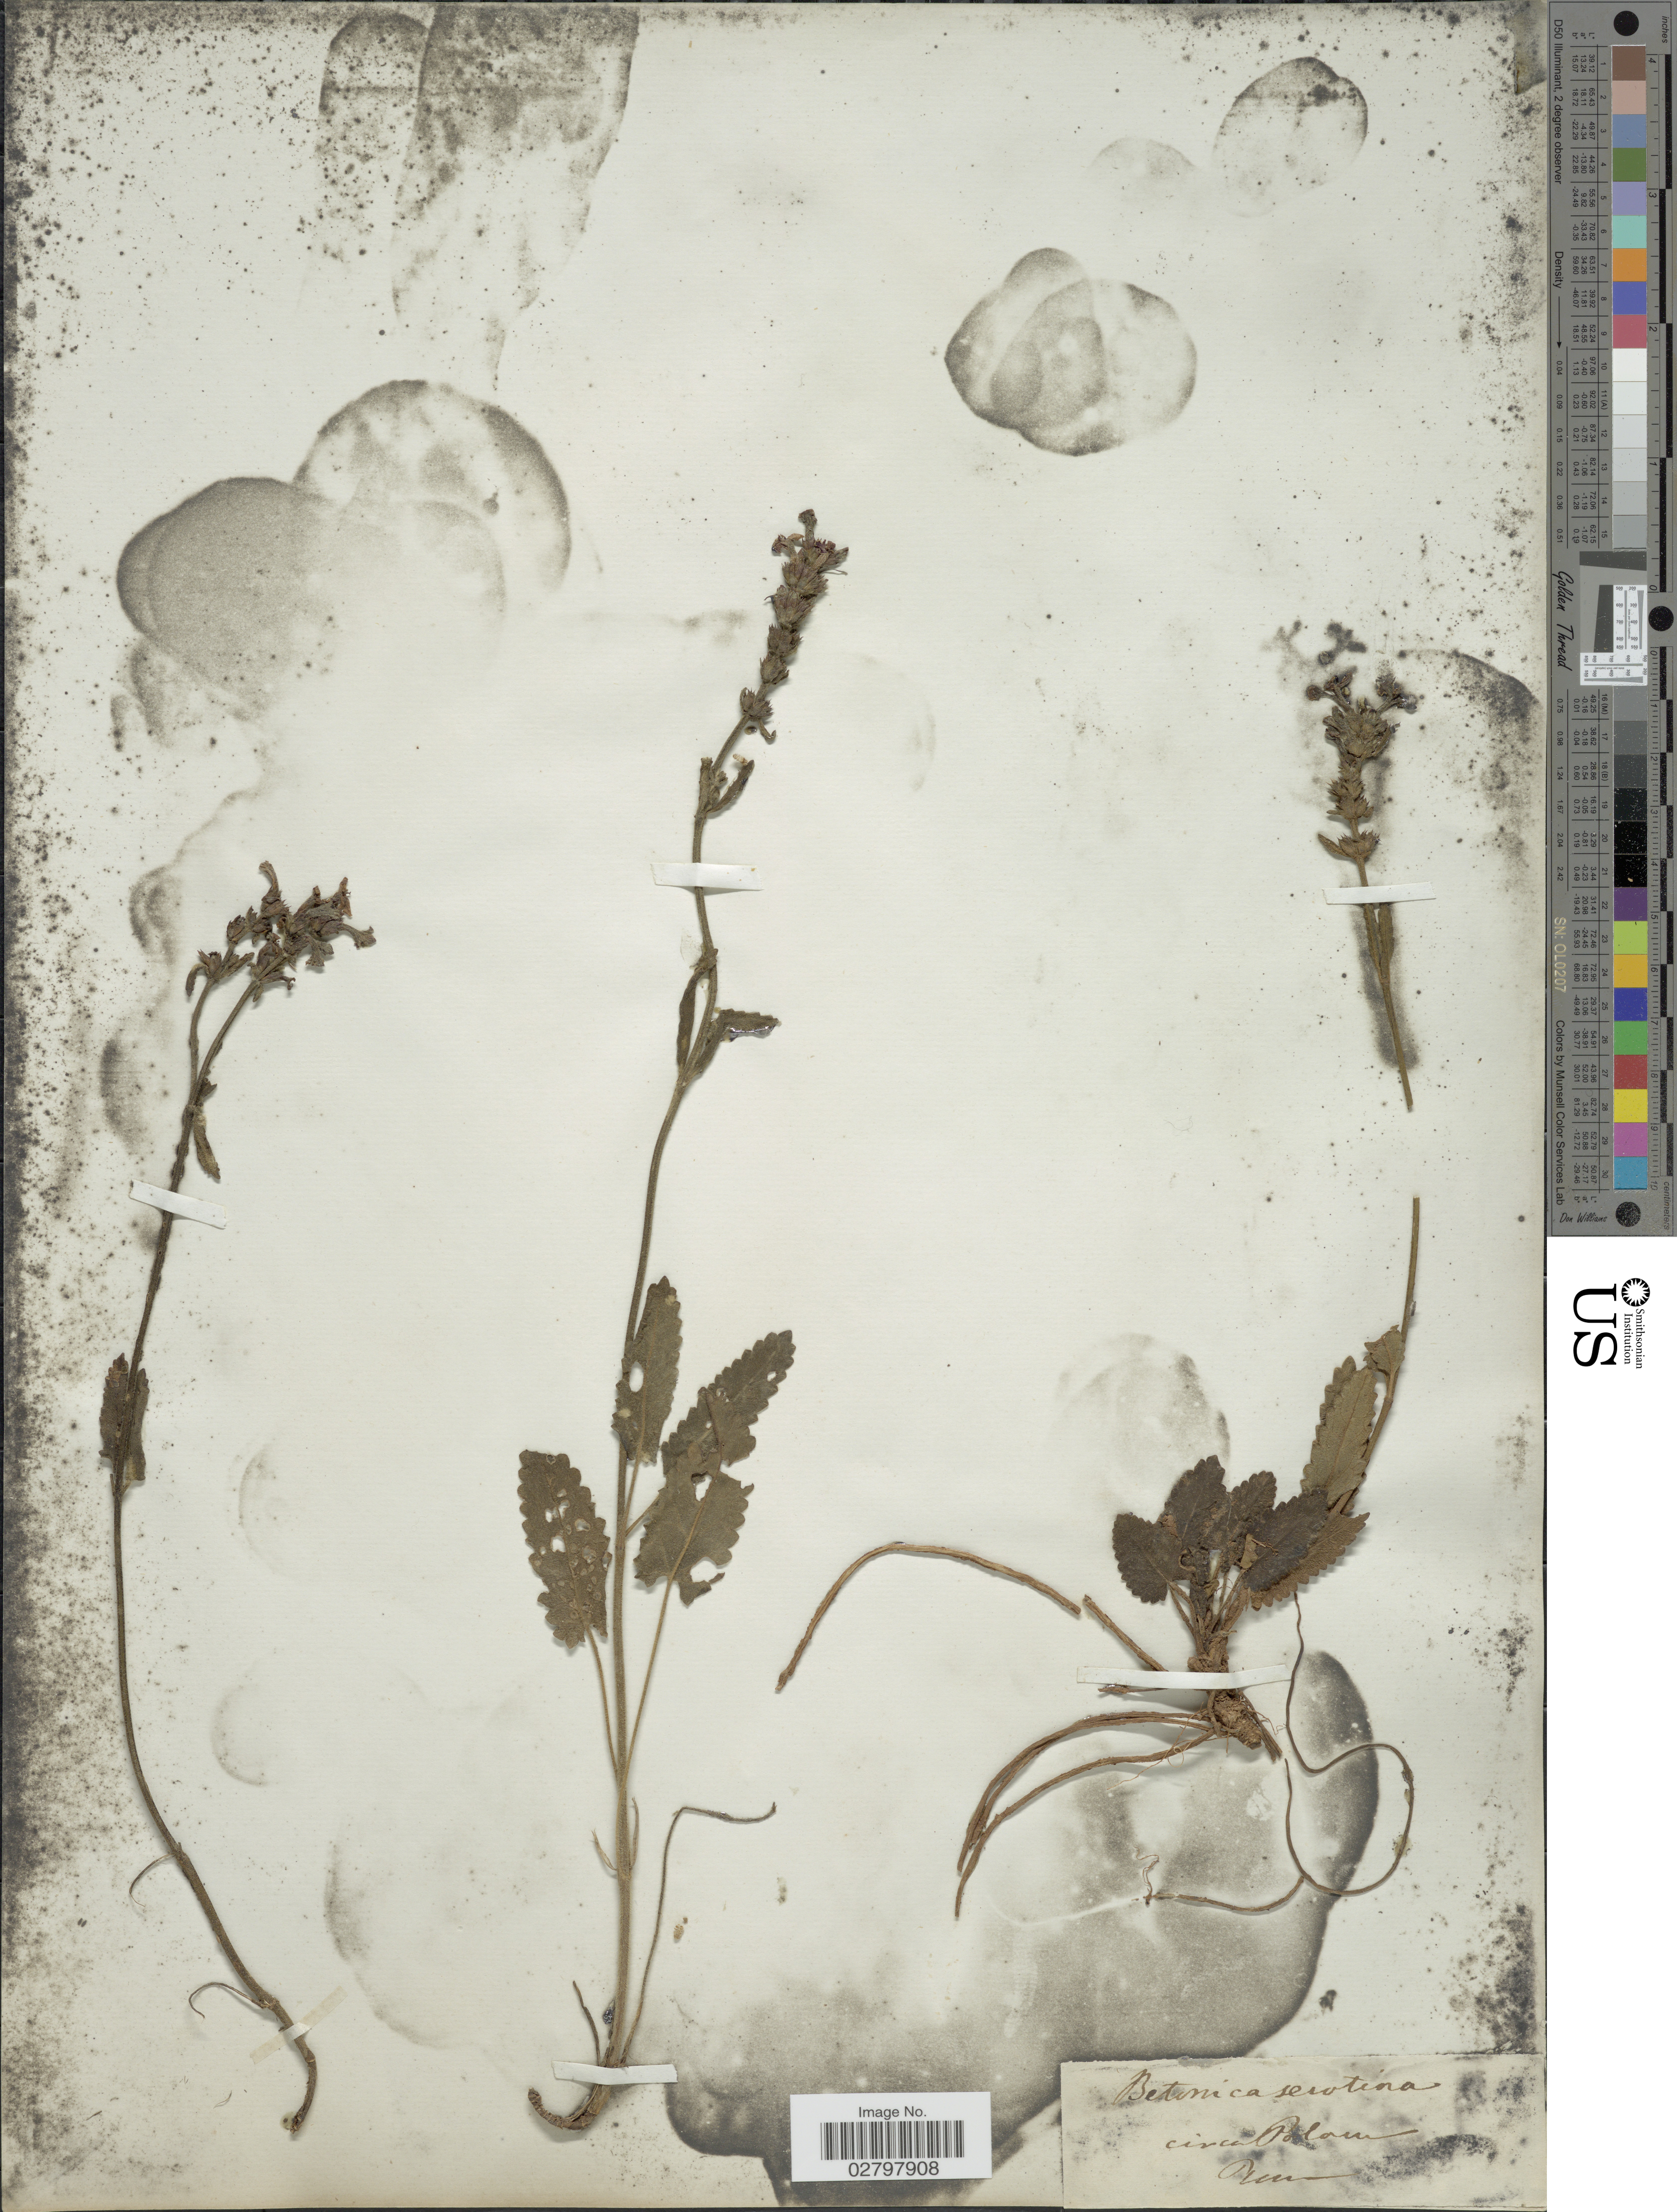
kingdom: Plantae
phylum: Tracheophyta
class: Magnoliopsida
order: Lamiales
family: Lamiaceae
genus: Stachys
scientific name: Stachys officinalis subsp. serotina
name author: (Host) Hayek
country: Slovenia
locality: Circa Polom